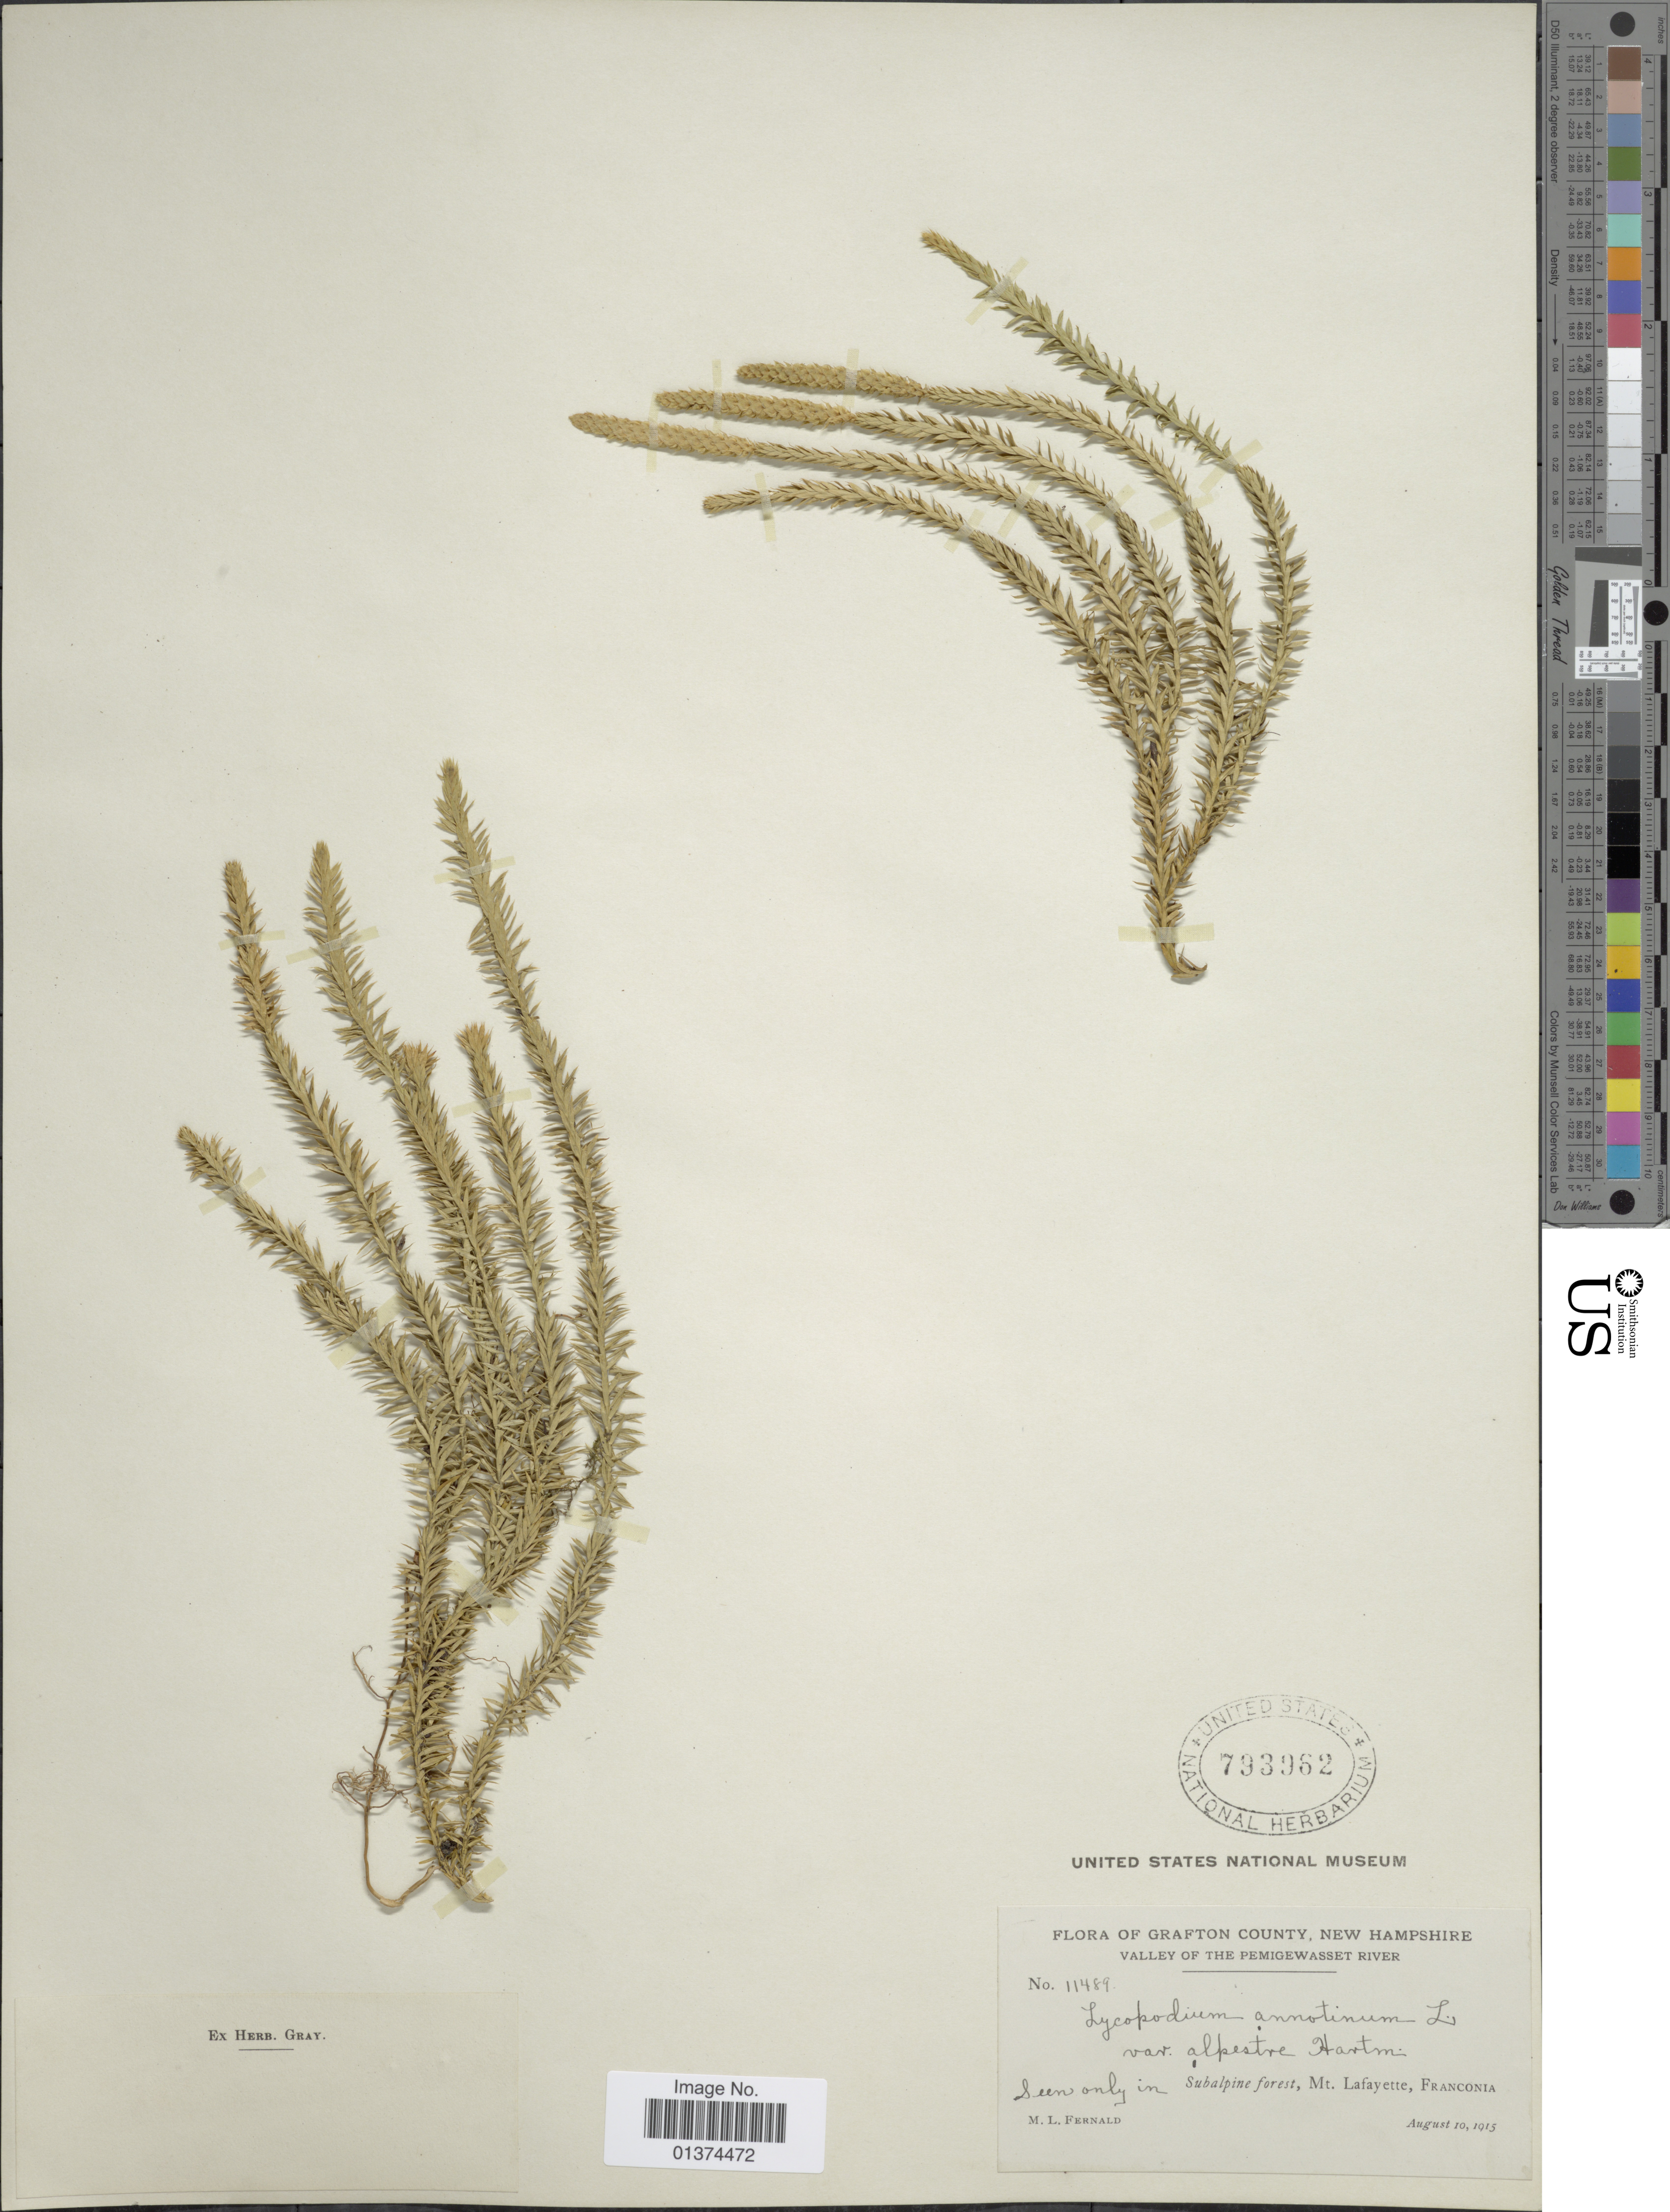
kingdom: Plantae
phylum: Tracheophyta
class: Lycopodiopsida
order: Lycopodiales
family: Lycopodiaceae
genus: Spinulum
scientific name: Spinulum annotinum subsp. annotinum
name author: (L.) A. Haines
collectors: M. L. Fernald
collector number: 11489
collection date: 1915-08-10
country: United States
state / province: New Hampshire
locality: Grafton County, Valley of the Pemiwasset River, Subalpine forest, mt Lafayette, Franconia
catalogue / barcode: US 793962